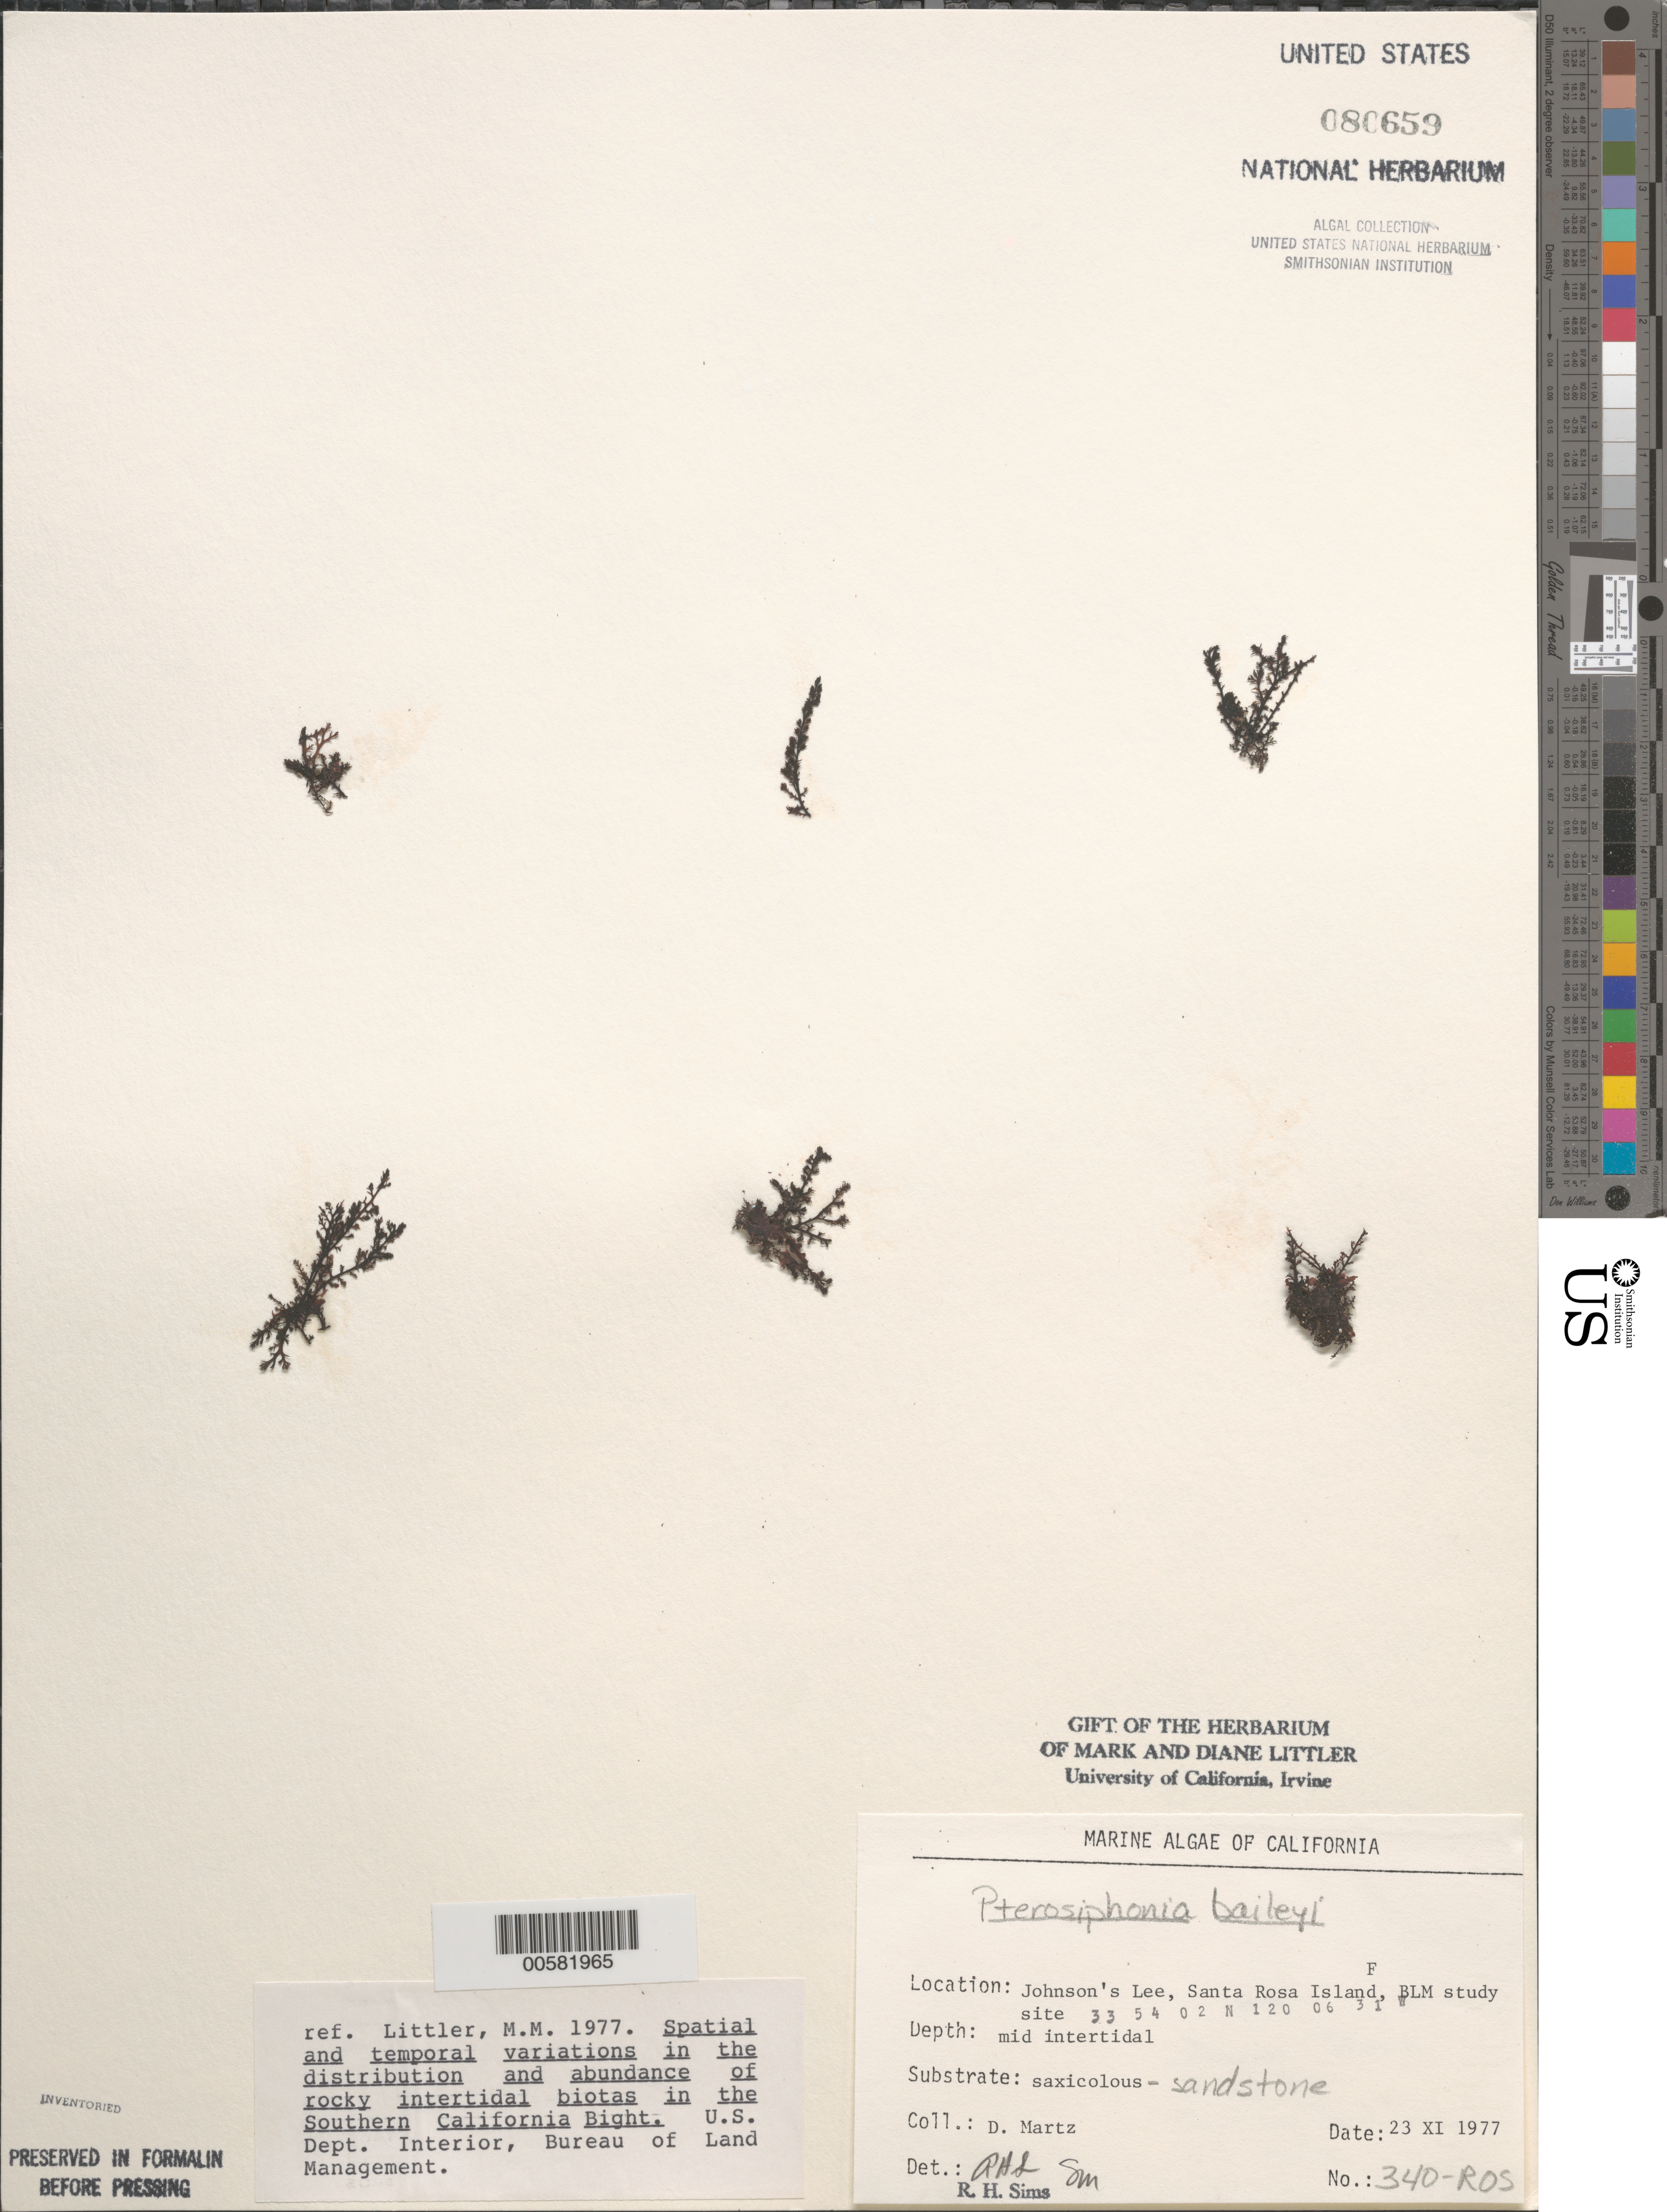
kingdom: Plantae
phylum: Rhodophyta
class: Florideophyceae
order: Ceramiales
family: Rhodomelaceae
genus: Symphyocladiella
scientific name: Symphyocladiella baileyi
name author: (Harvey) D.E.Bustamante et al.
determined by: Algae name updating Project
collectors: D. Martz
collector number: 340-ros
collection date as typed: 23 Nov 1977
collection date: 1977-11-23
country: United States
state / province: California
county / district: Santa Barbara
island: Santa Rosa Island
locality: Johnson's Lee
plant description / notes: BLM-SOCALBIGHT Rocky Intertidal Survey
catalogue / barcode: US 80659